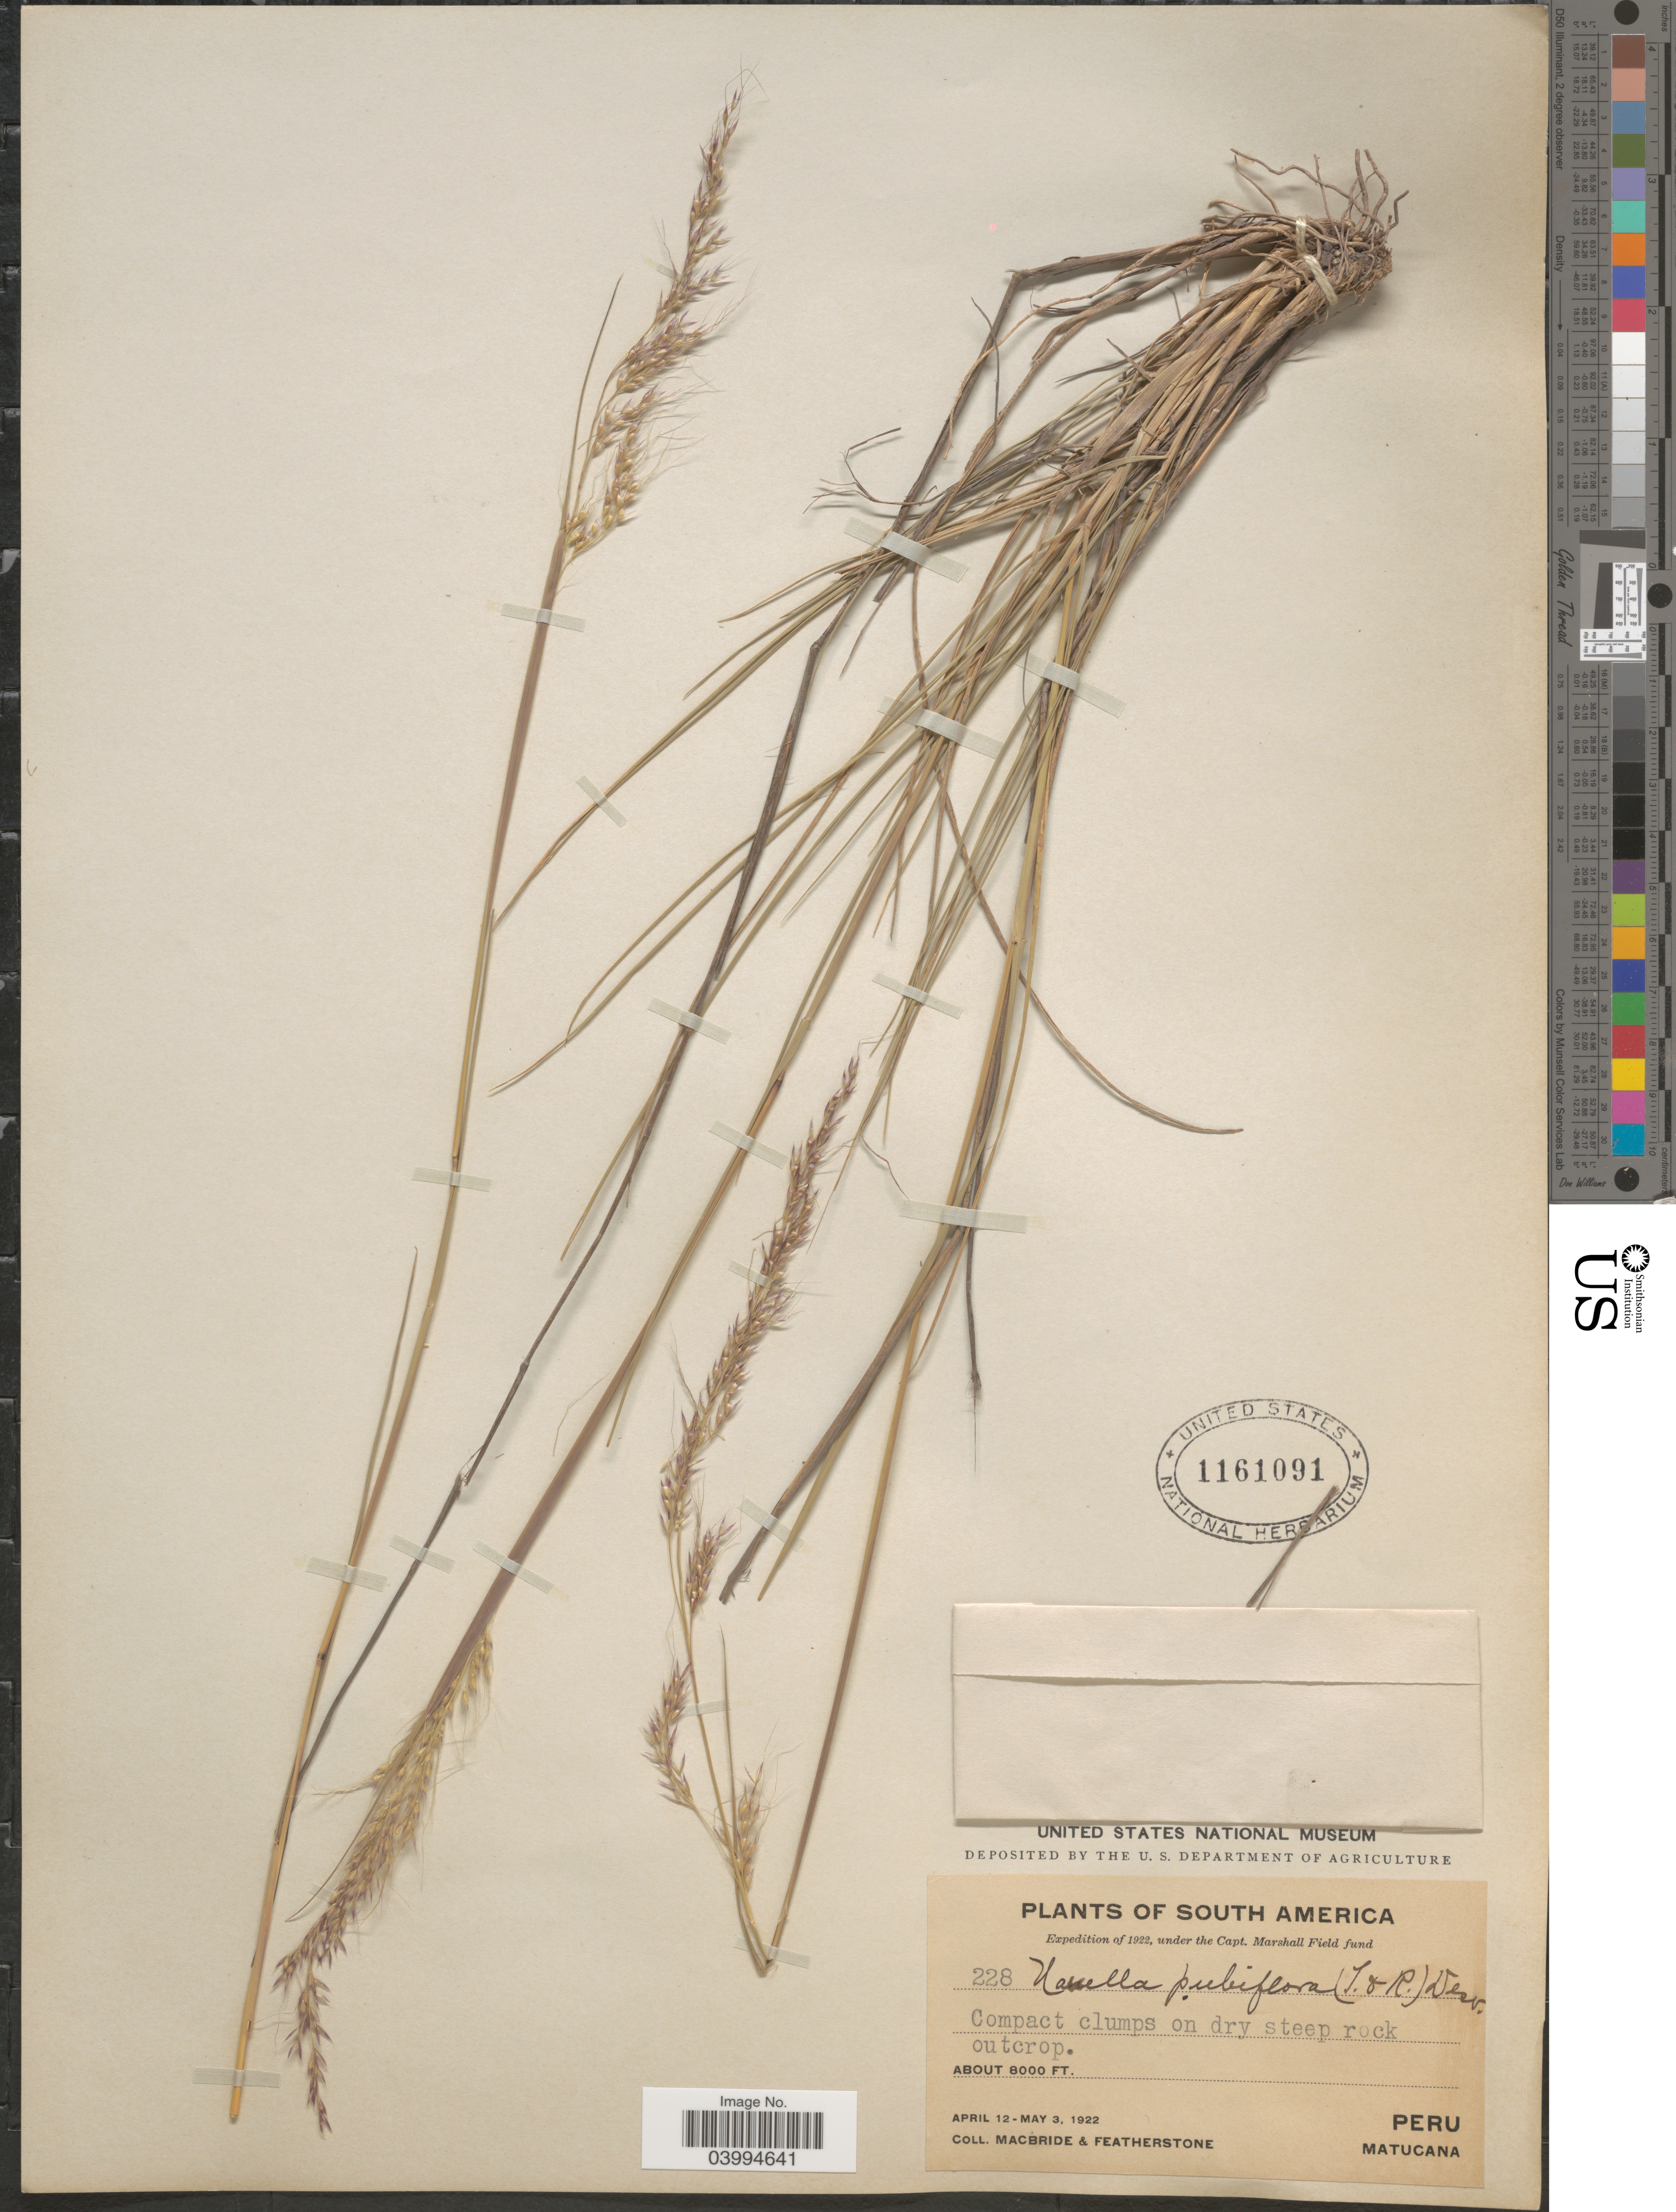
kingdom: Plantae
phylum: Tracheophyta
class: Liliopsida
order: Poales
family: Poaceae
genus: Nassella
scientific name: Nassella pubiflora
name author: (Trin. & Rupr.) É. Desv.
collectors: Macbride, -- & -. Featherstone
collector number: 228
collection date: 1922-04-12/1922-05-03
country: Peru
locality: Matucana.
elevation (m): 2438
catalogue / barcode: US 1161091